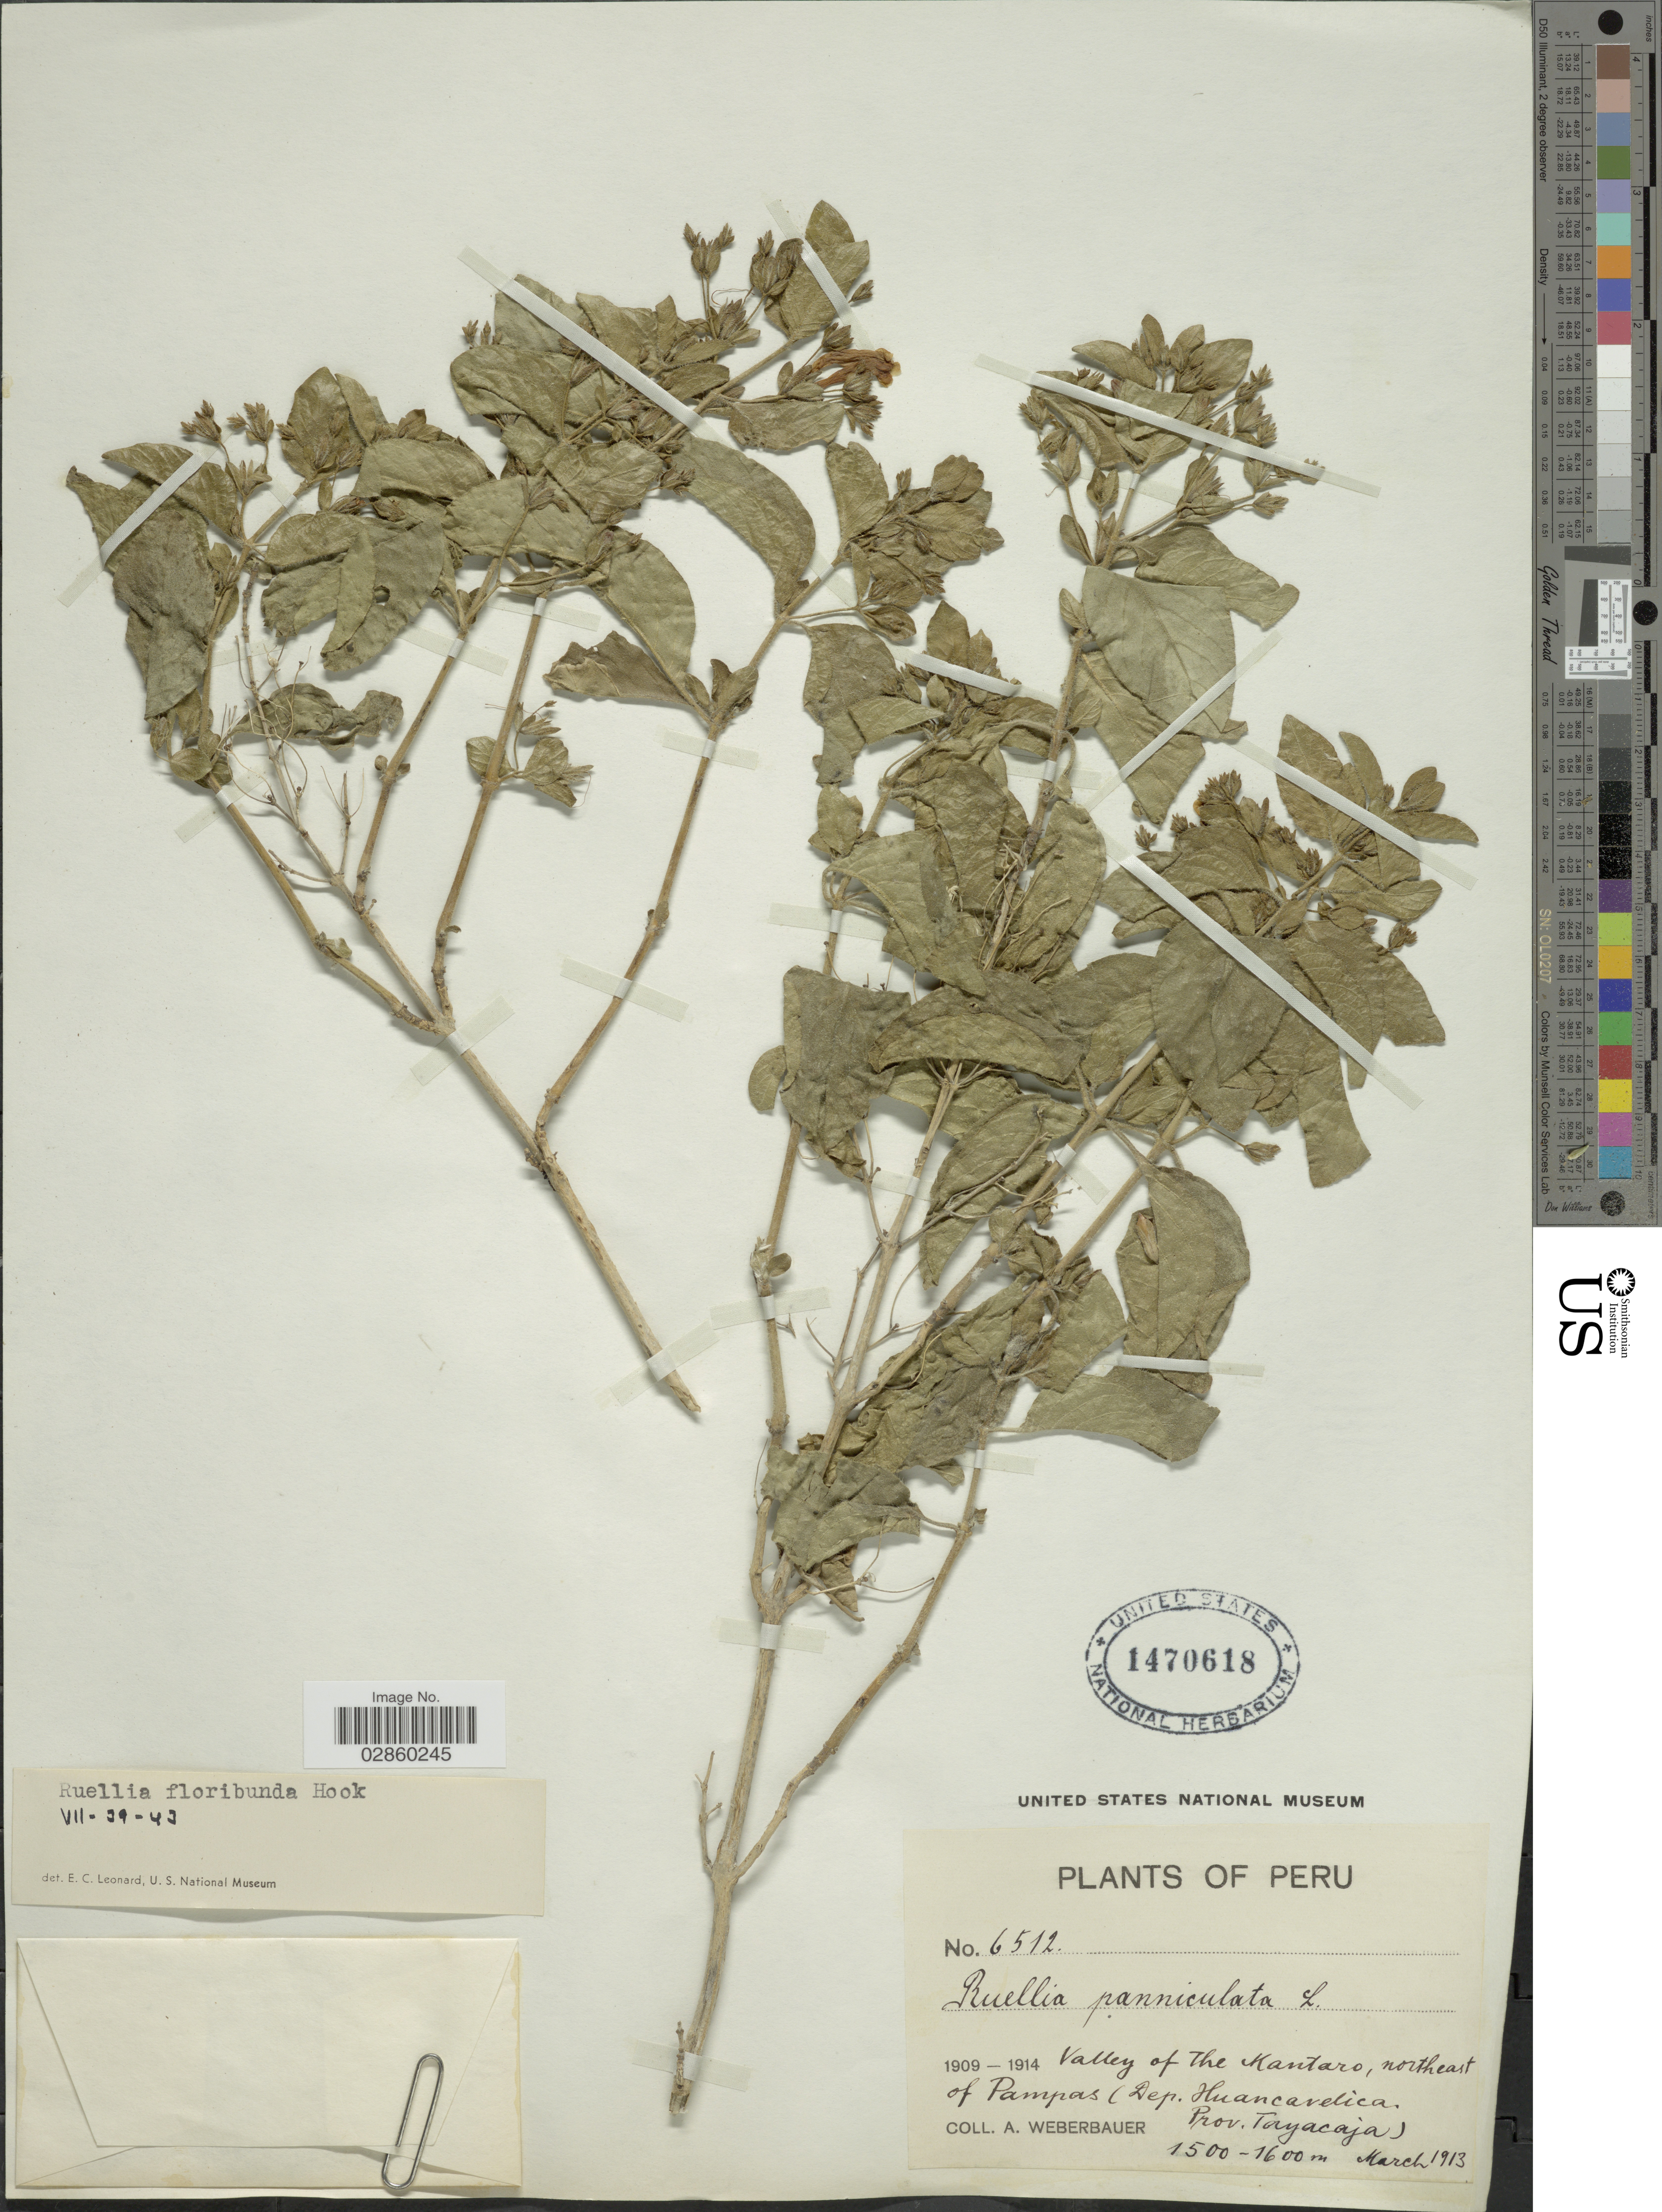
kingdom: Plantae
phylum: Tracheophyta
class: Magnoliopsida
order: Lamiales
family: Acanthaceae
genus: Ruellia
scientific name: Ruellia floribunda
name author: Hook.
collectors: A. Weberbauer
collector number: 6512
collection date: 1913-03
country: Peru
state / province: Huancavelica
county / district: Tayacaja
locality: Valley of the Kantaro, northeast of Pampas (Dep. Huancavelica, Prov. Tayacaja).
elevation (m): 1500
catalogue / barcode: US 1470618